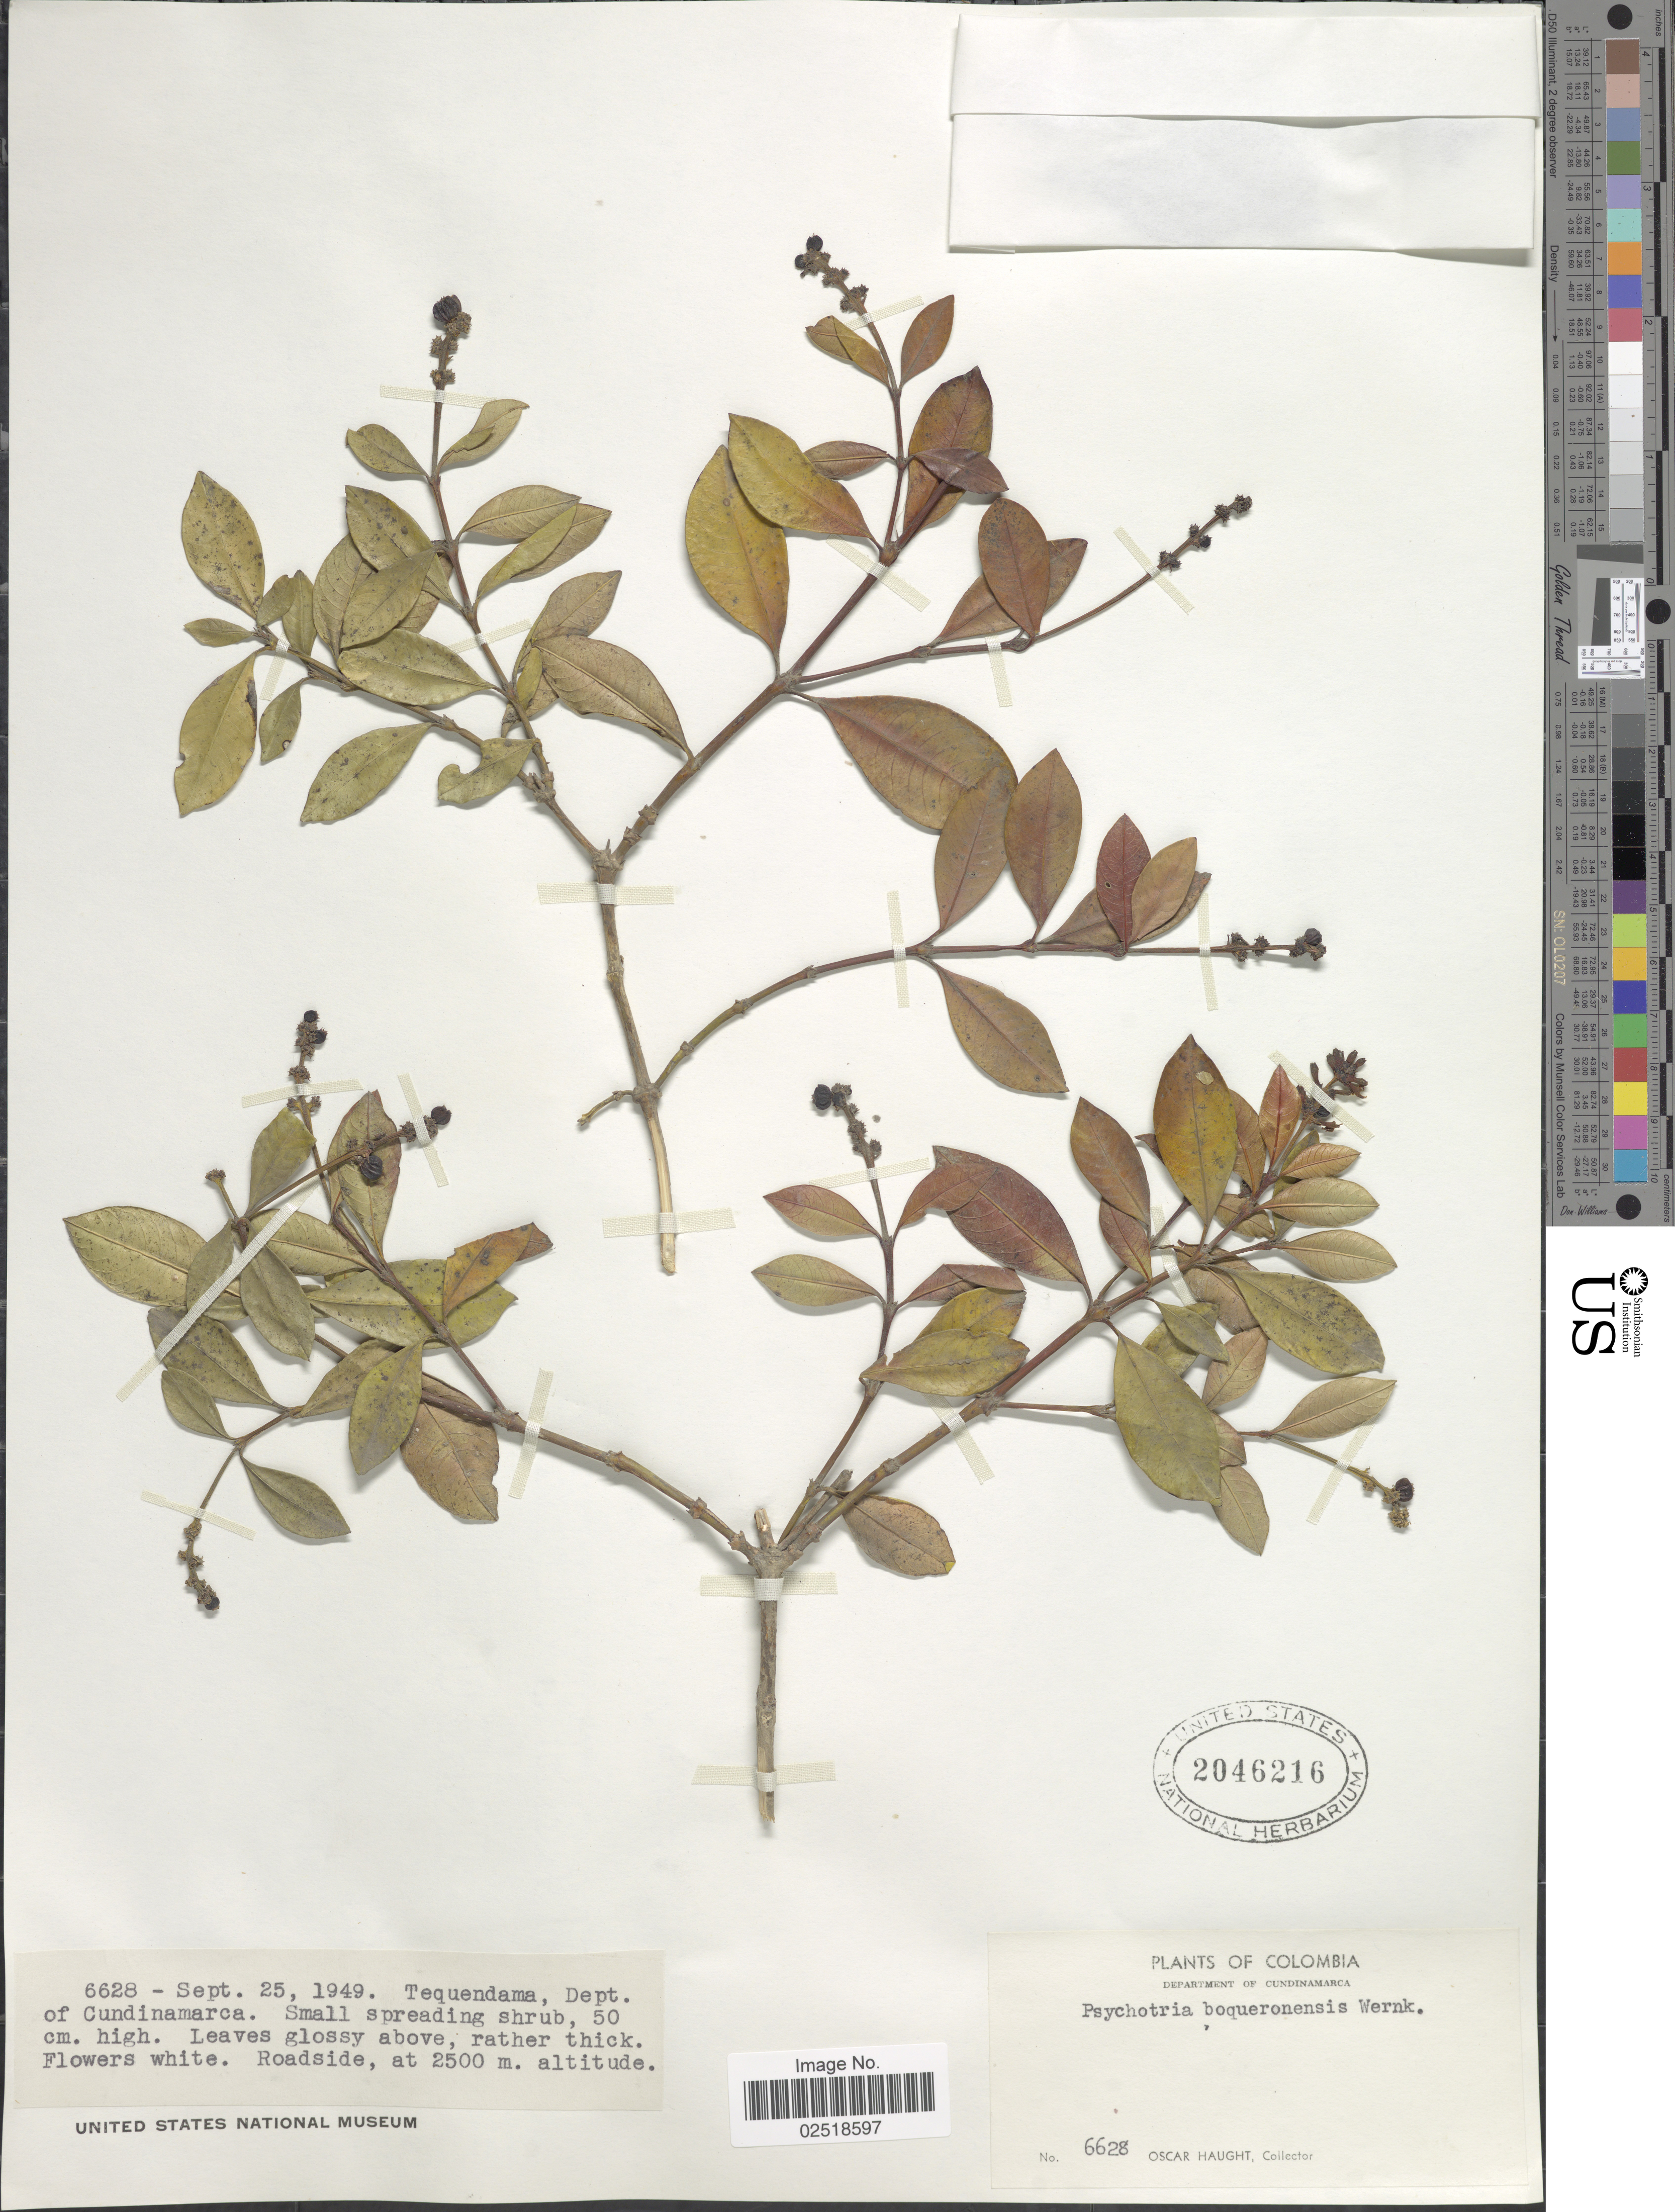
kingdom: Plantae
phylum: Tracheophyta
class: Magnoliopsida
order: Gentianales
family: Rubiaceae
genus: Psychotria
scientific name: Psychotria boqueronensis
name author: Wernham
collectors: O. Haught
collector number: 6628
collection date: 1949-09-25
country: Colombia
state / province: Cundinamarca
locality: Department of Cundinamarca, Tequendama, Roadside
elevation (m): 2500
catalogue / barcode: US 2046216